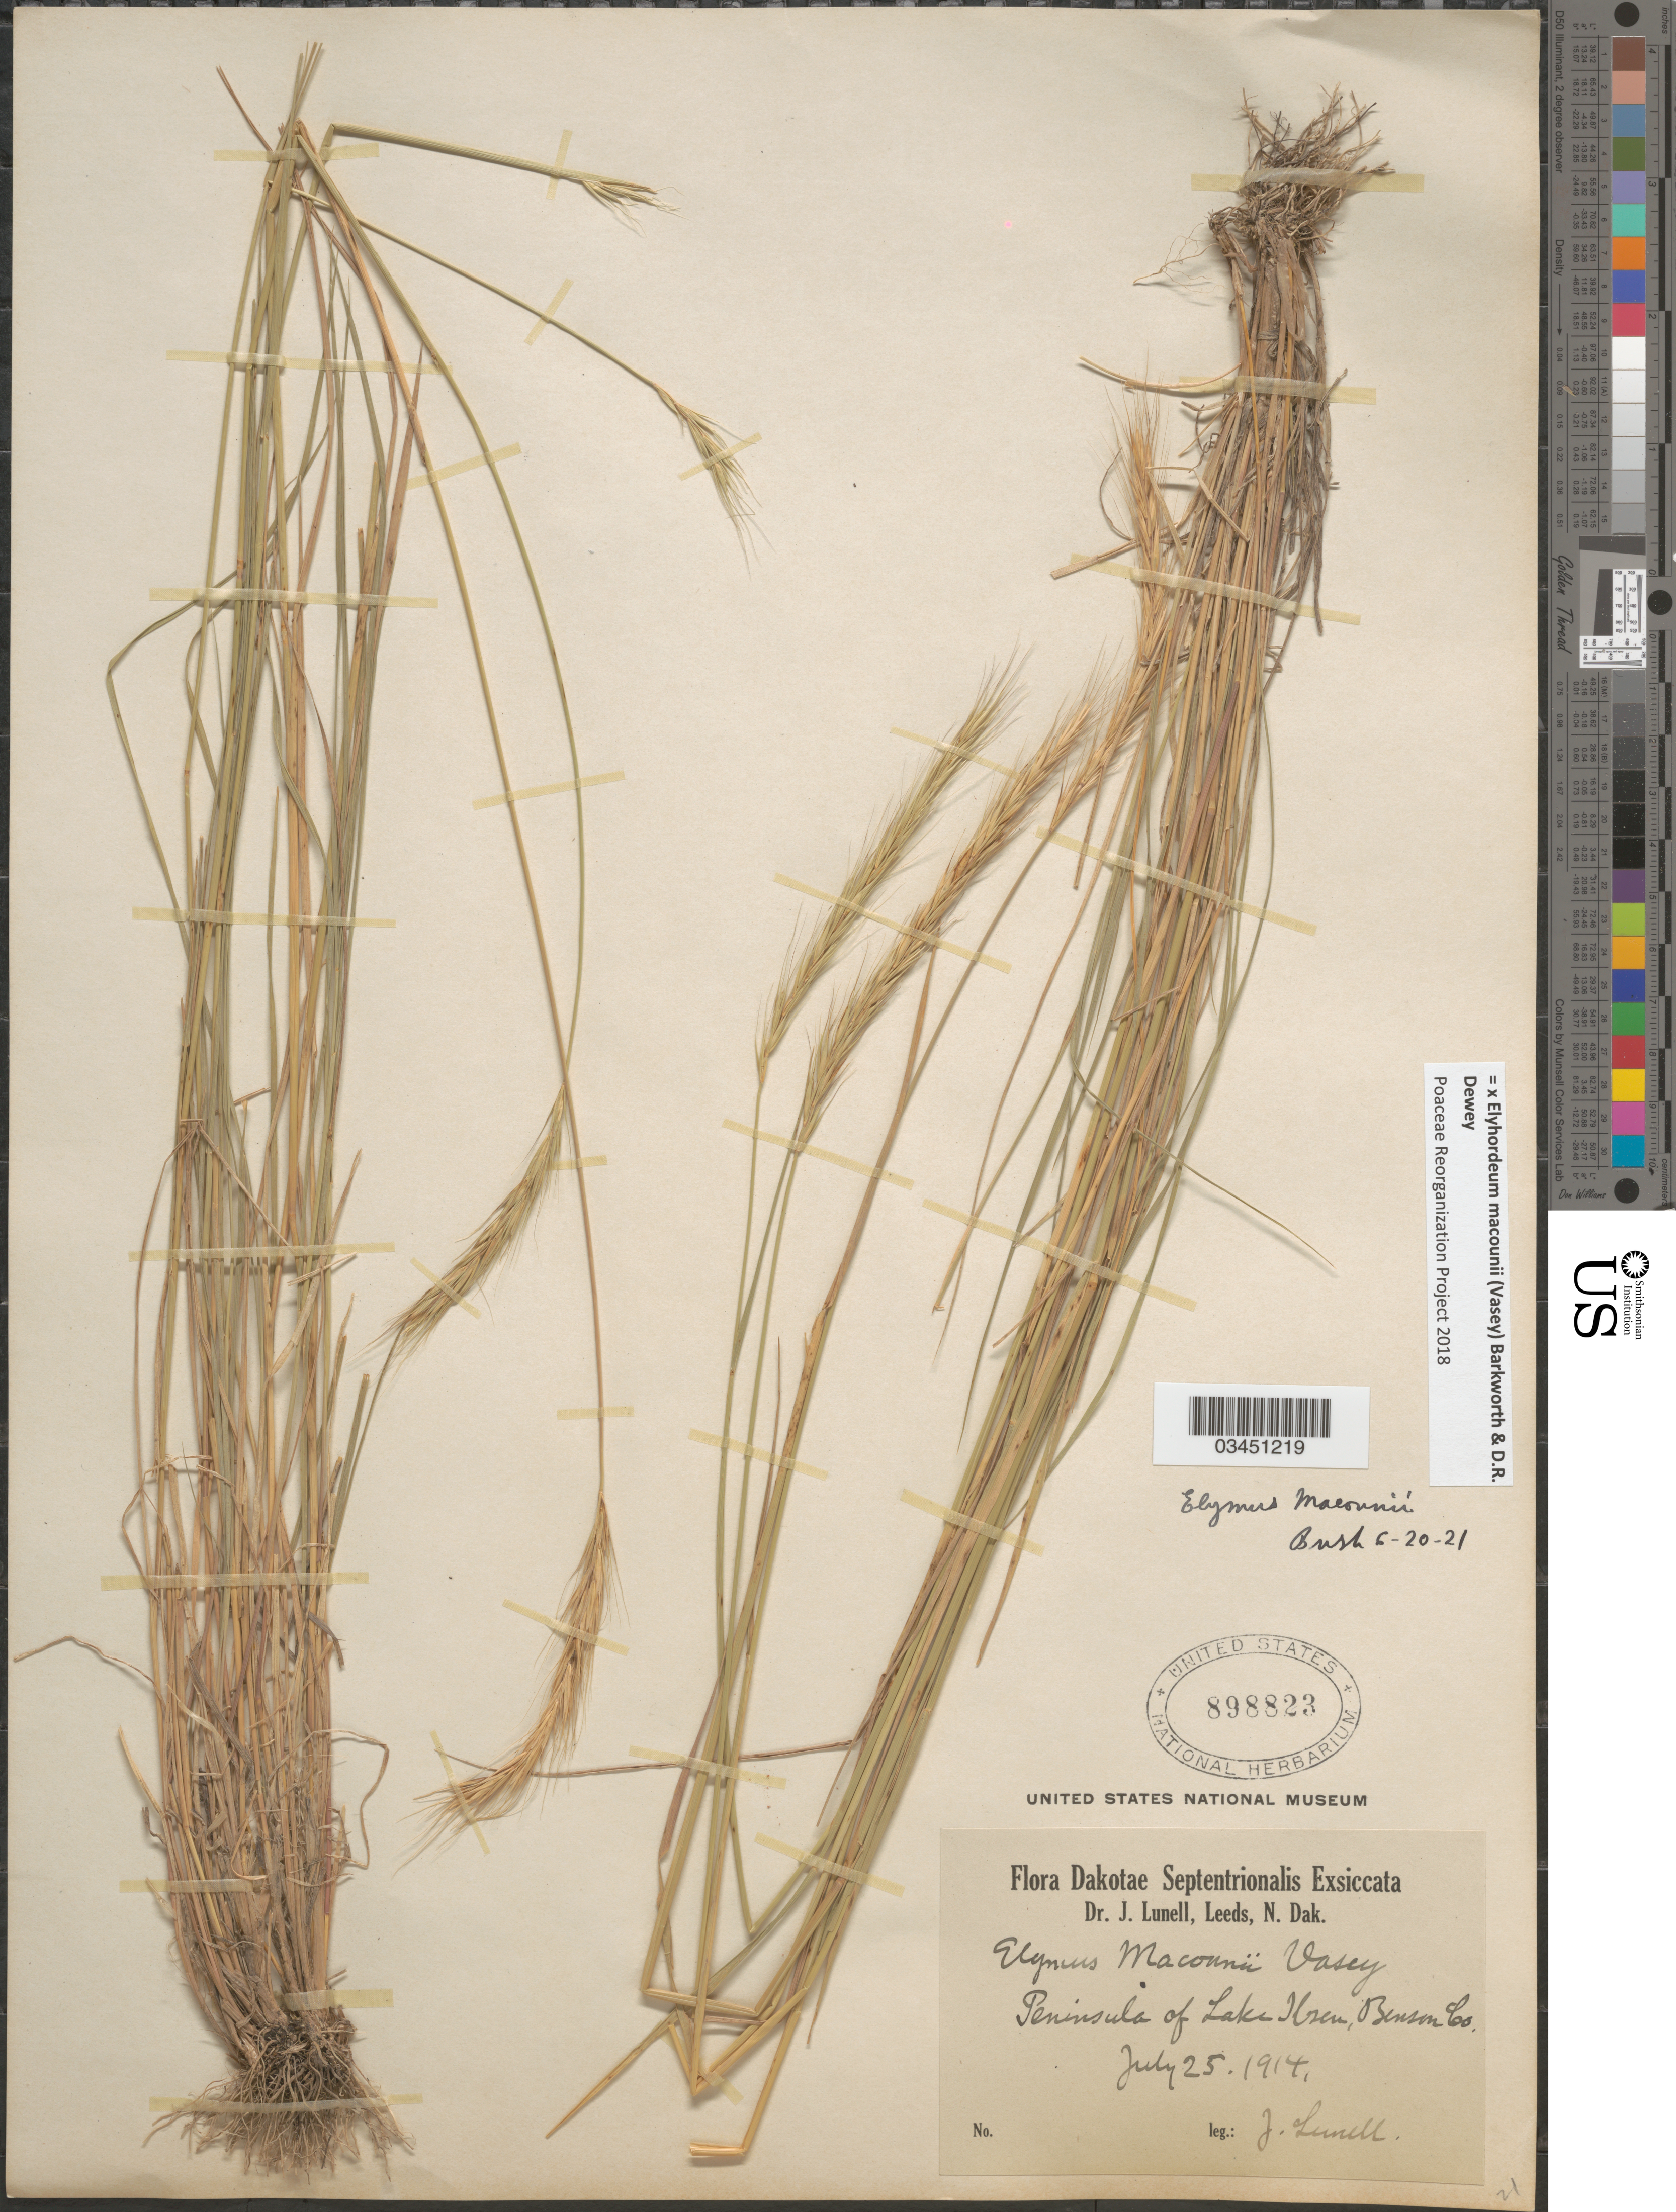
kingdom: Plantae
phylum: Tracheophyta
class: Liliopsida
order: Poales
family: Poaceae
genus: Elyhordeum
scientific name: x Elyhordeum macounii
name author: (Vasey) Barkworth & Dewey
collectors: J. Lunell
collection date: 1914-07-25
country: United States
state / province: North Dakota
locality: Dakotae Septentrionalis. Peninsula of Lake Ibsen, Benson Co.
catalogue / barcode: US 898823